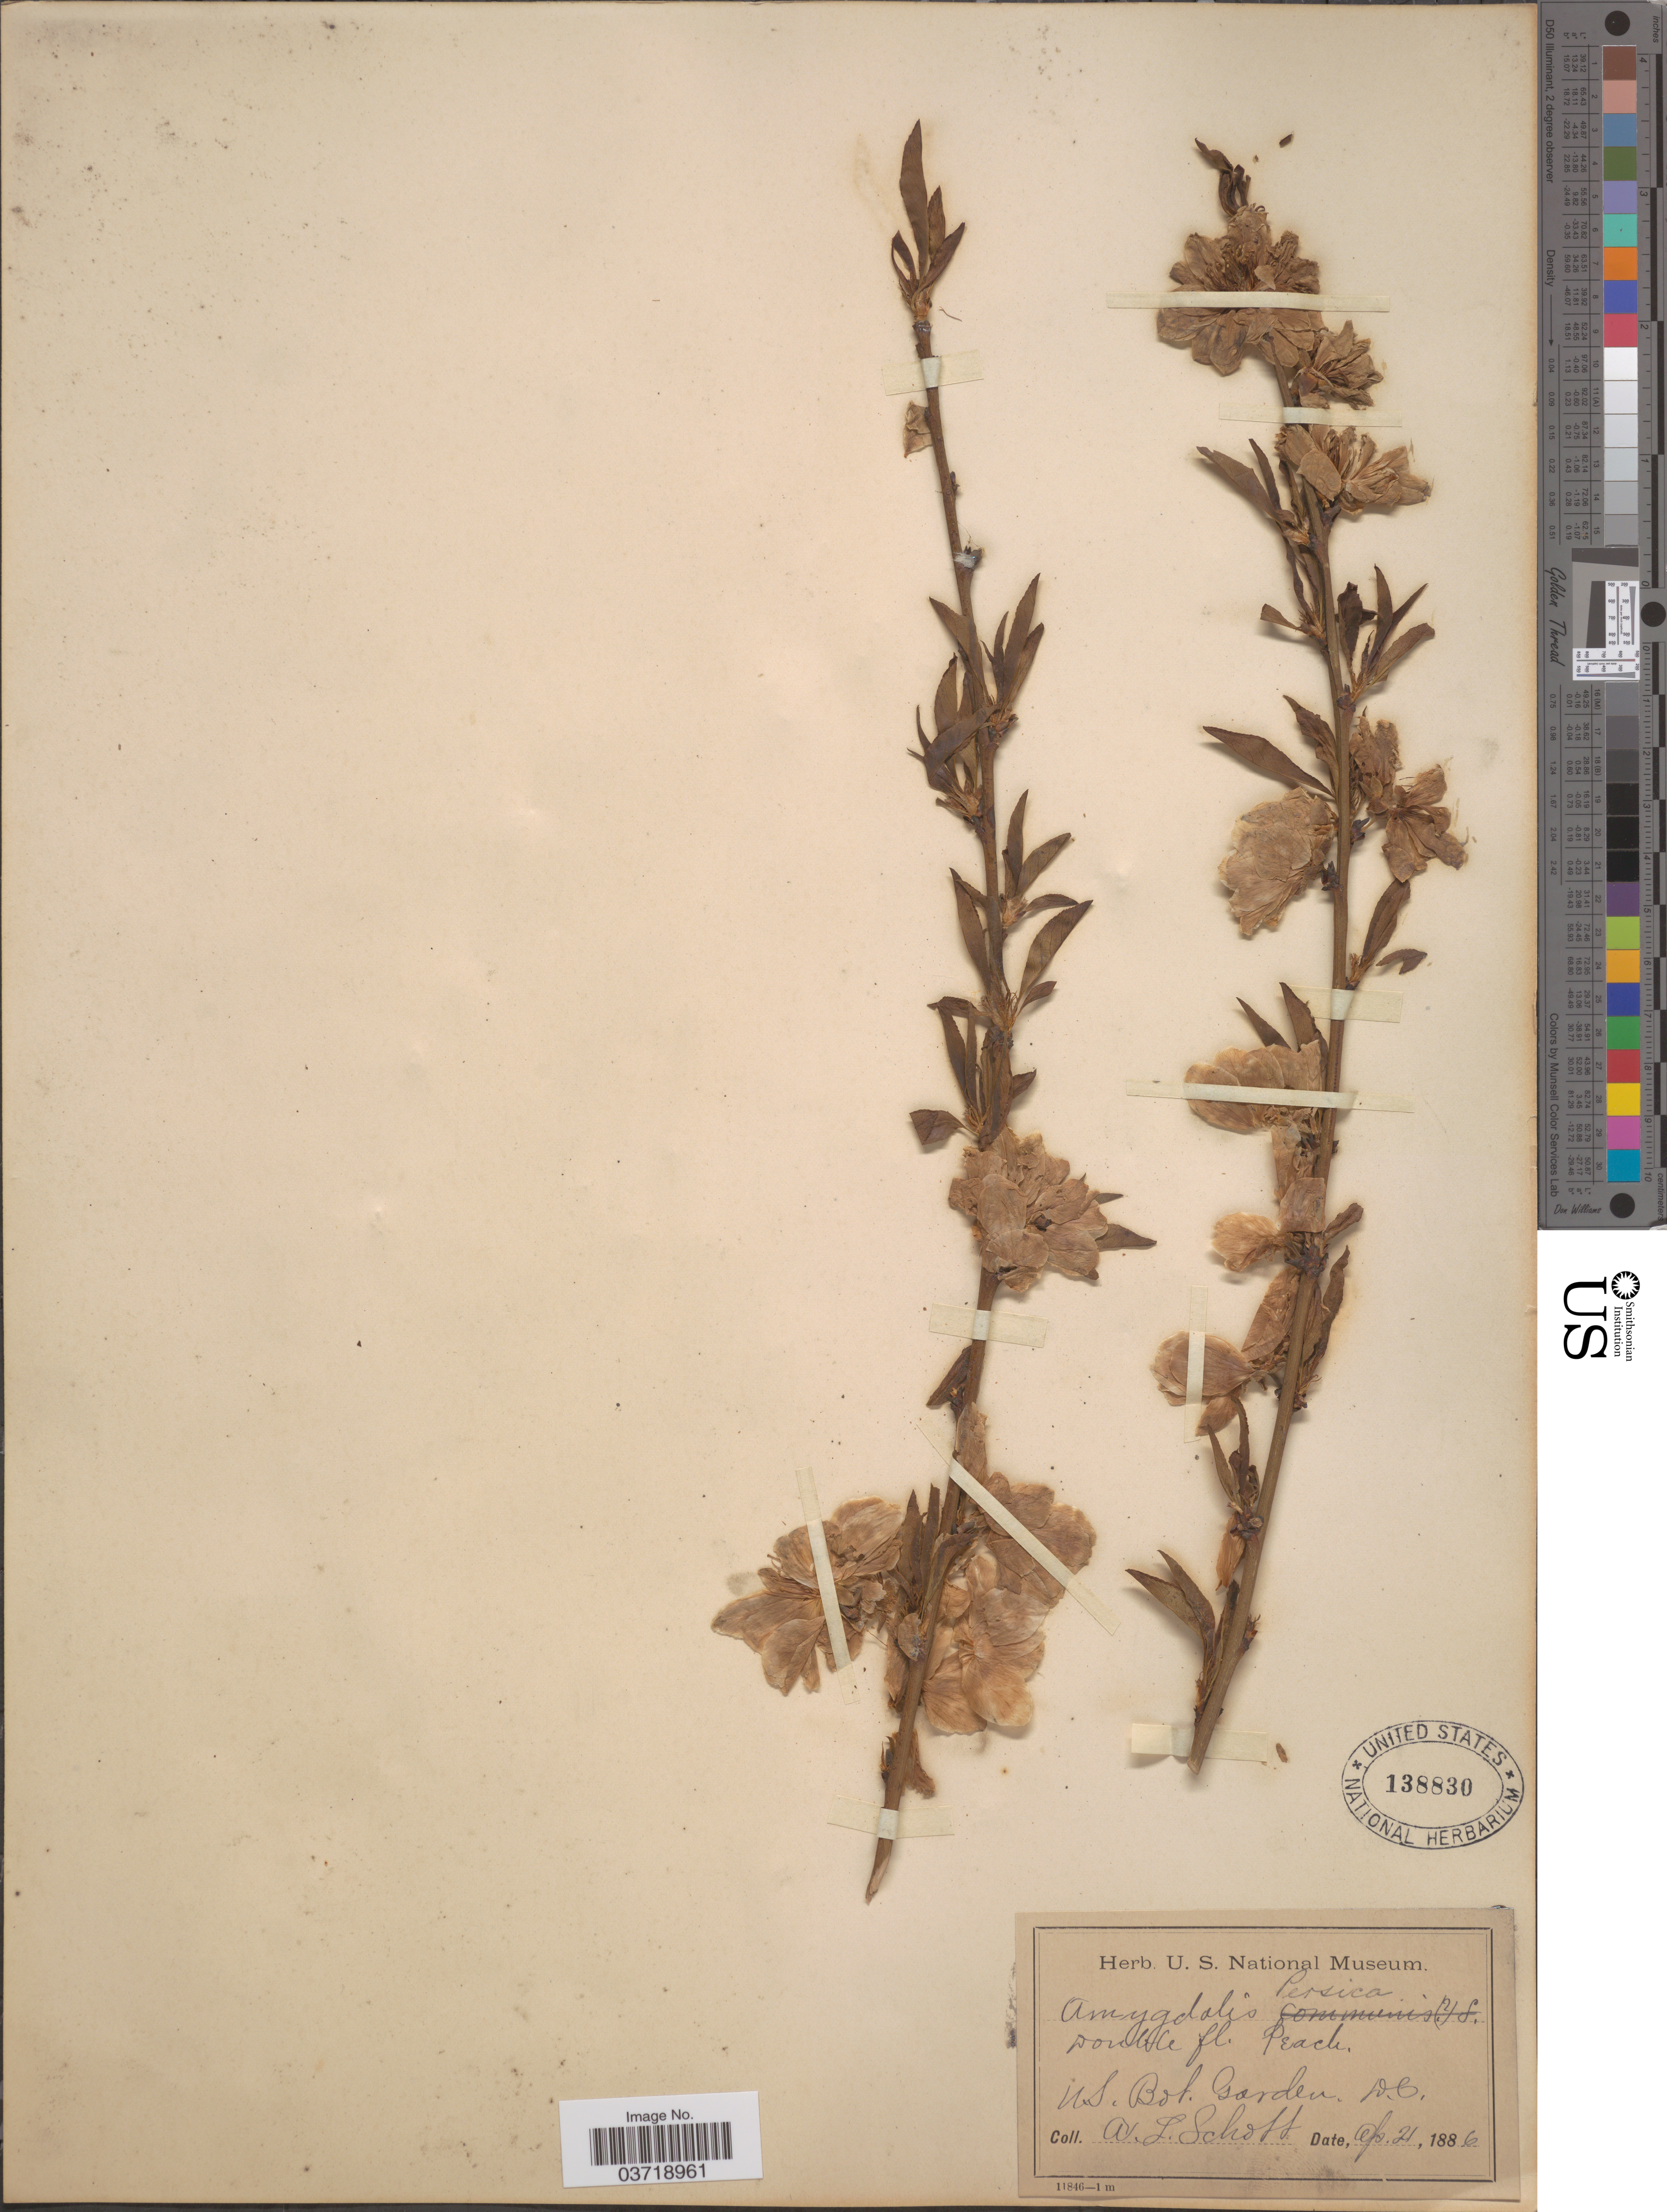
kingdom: Plantae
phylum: Tracheophyta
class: Magnoliopsida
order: Rosales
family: Rosaceae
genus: Prunus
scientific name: Prunus persica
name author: (L.) Batsch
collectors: A. L. Schott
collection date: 1886-04-21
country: United States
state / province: District of Columbia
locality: U.S. Bot. Garden.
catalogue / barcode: US 138830